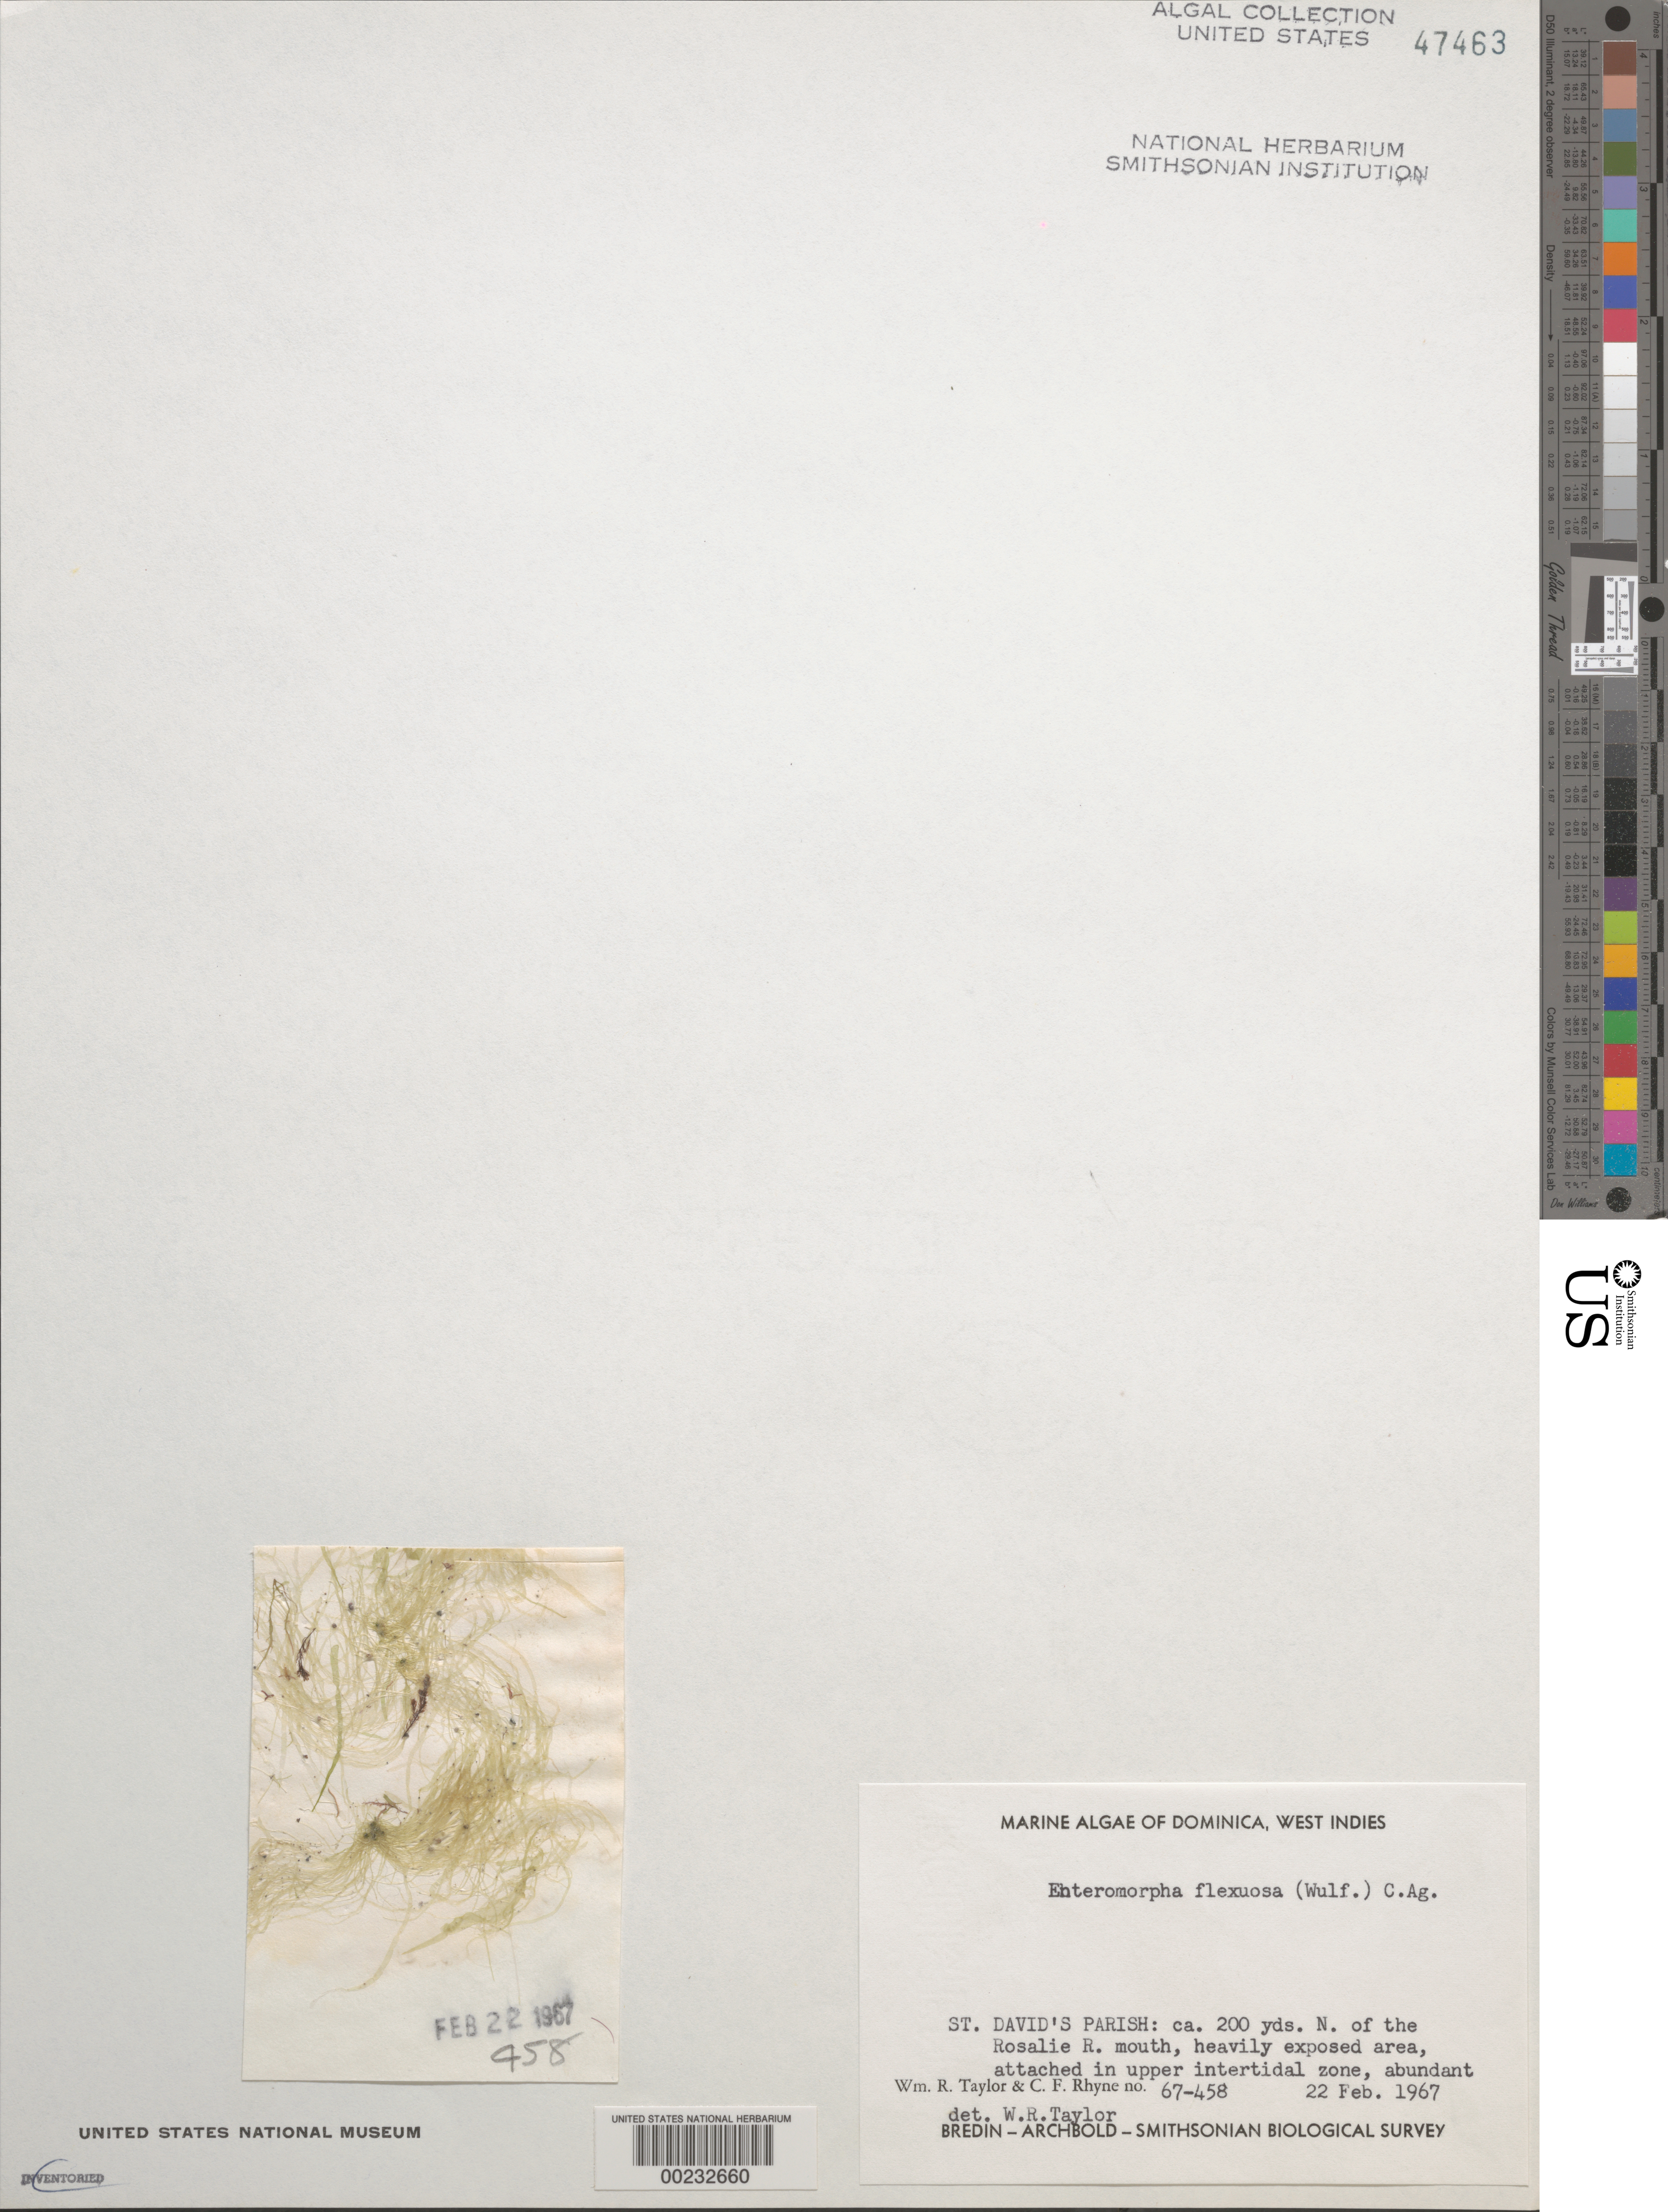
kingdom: Plantae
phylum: Chlorophyta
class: Ulvophyceae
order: Ulvales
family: Ulvaceae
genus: Ulva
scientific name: Ulva flexuosa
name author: Wulfen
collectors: W. R. Taylor & C. Rhyne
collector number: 67-458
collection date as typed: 22 Feb 1967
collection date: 1967-02-22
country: Dominica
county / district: St. David's Parish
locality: North of Rosalie River mouth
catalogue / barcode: US 47463